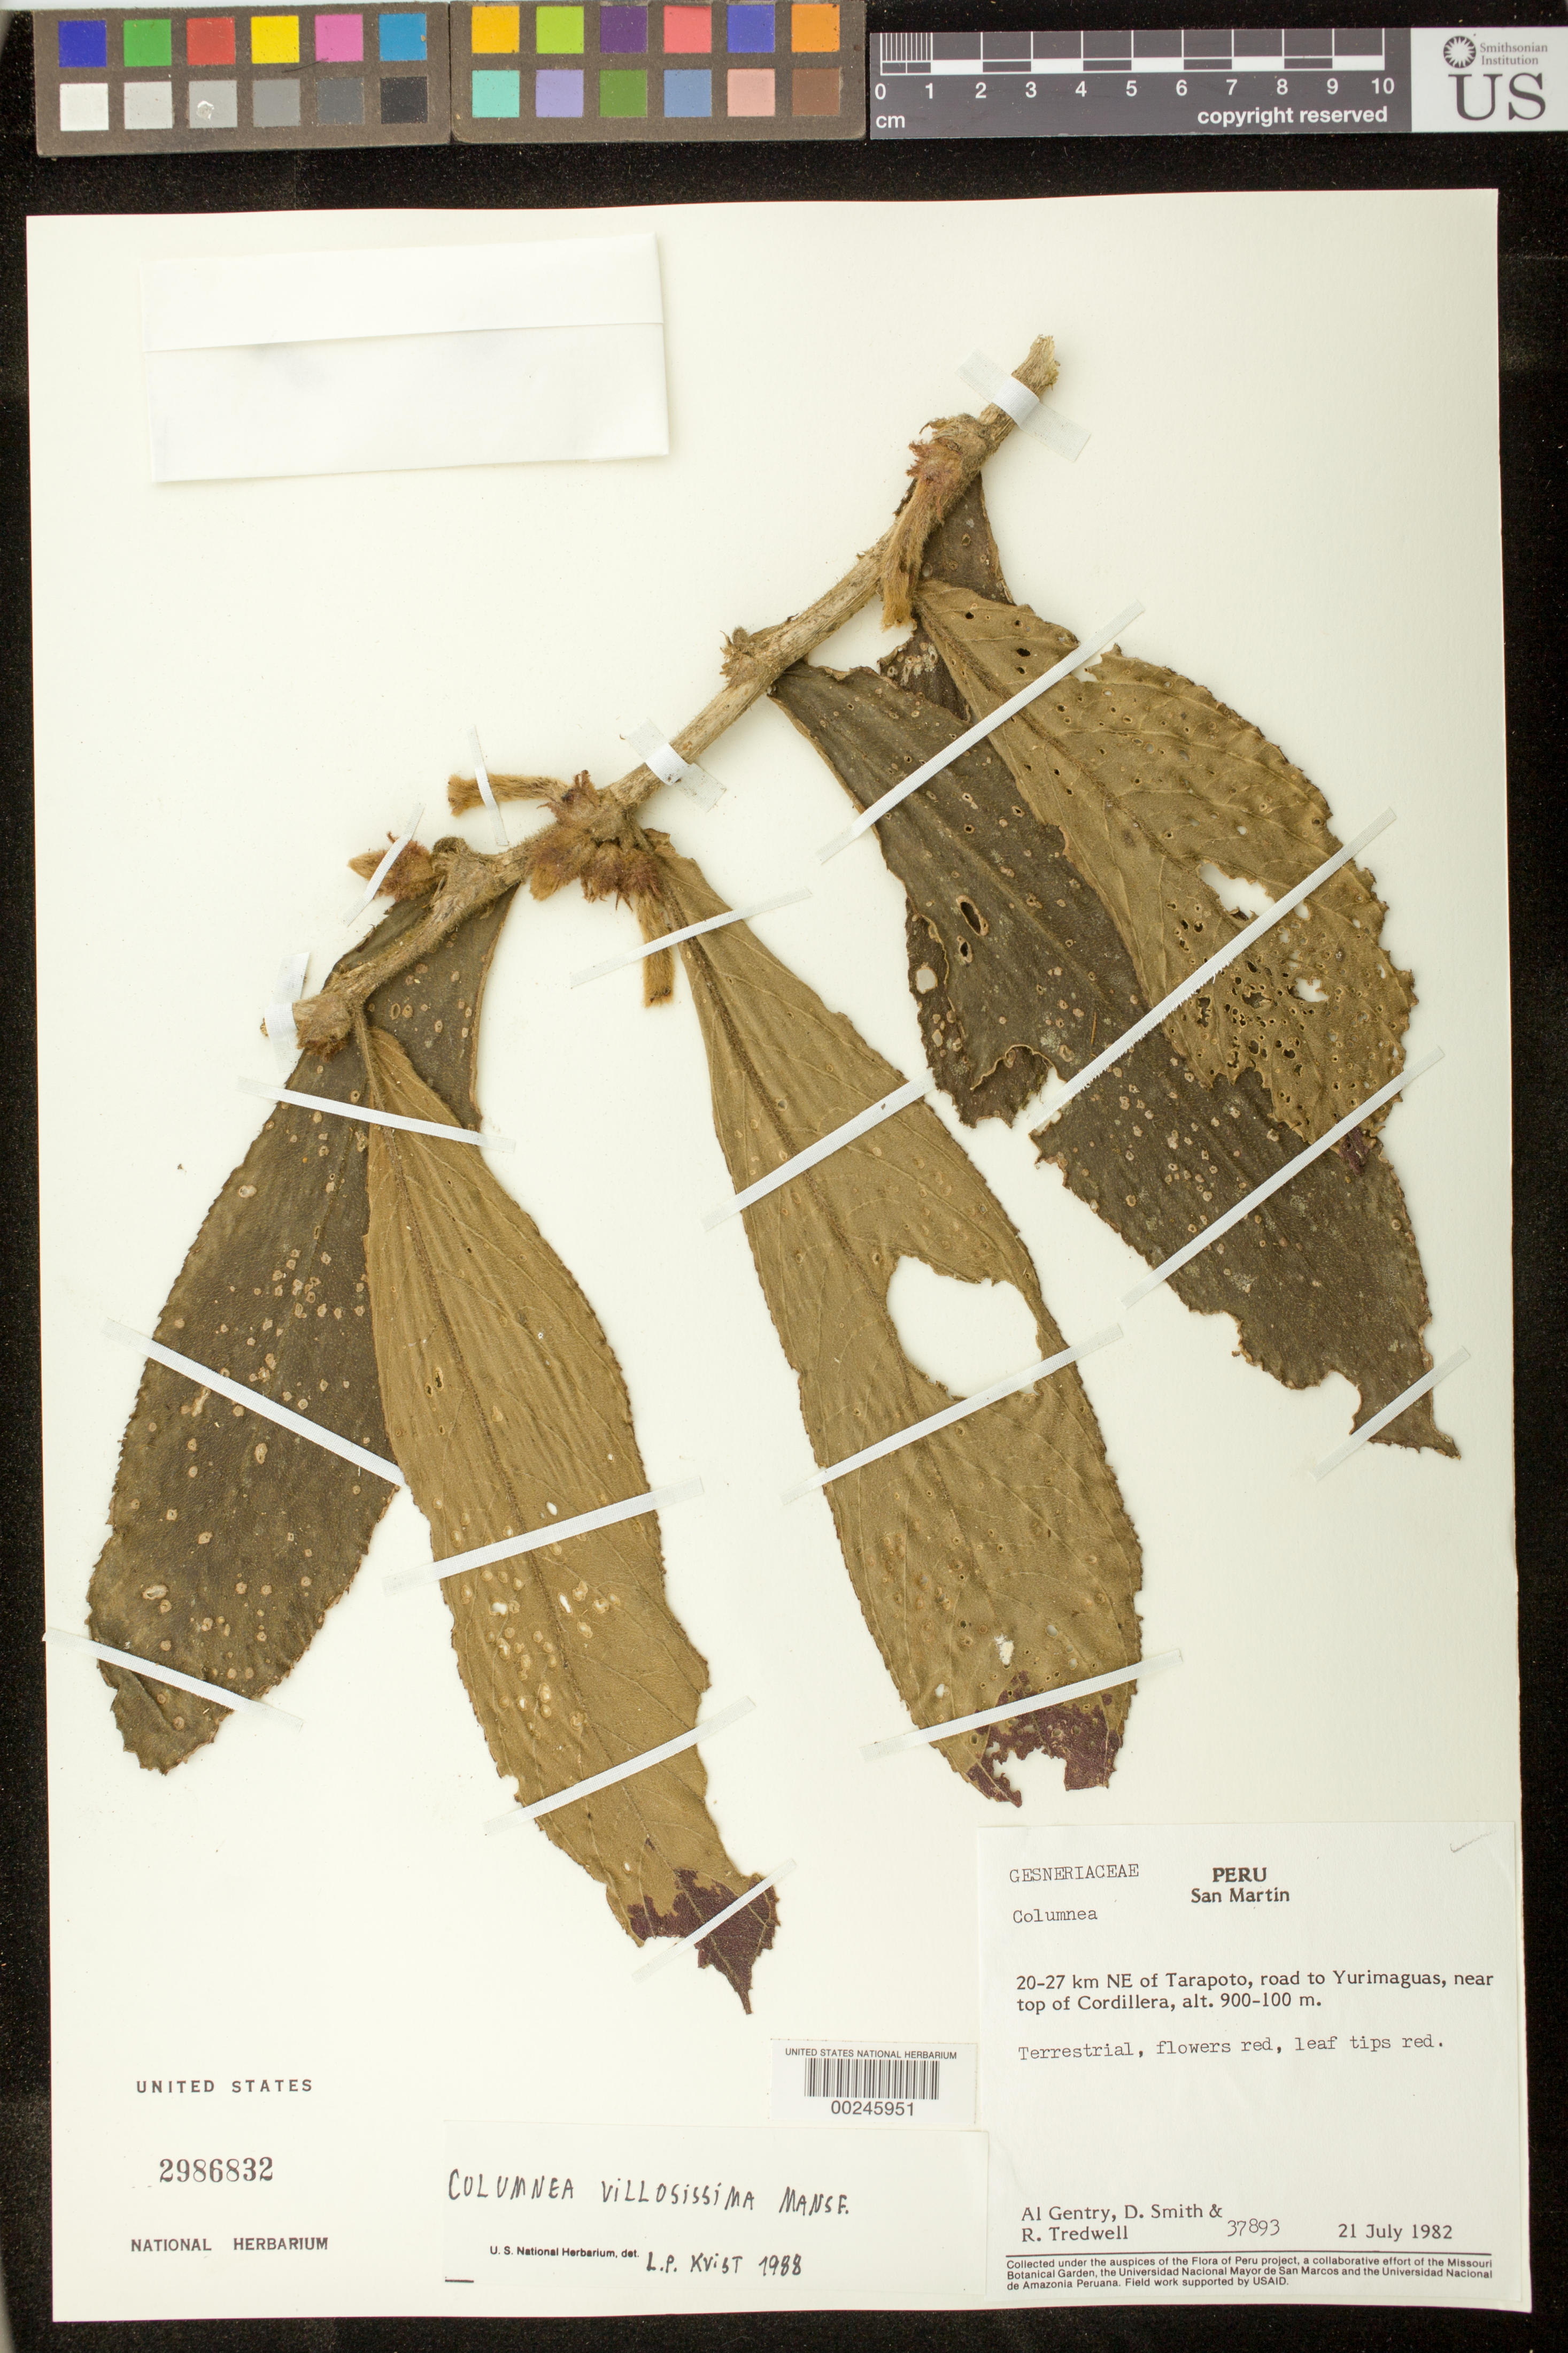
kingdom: Plantae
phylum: Tracheophyta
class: Magnoliopsida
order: Lamiales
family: Gesneriaceae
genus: Columnea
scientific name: Columnea villosissima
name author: Mansf.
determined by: Clark, J. L., (SEL), The Marie Selby Botanical Garden (UNITED STATES)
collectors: A. H. Gentry, D. Smith & R. Tredwell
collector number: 37893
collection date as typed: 21 Jul 1982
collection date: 1982-07-21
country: Peru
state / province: San Martín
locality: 20-27 km NE of Tarapoto, road to Yurimaguas, near top of Cordillera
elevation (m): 100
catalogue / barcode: US 2986832